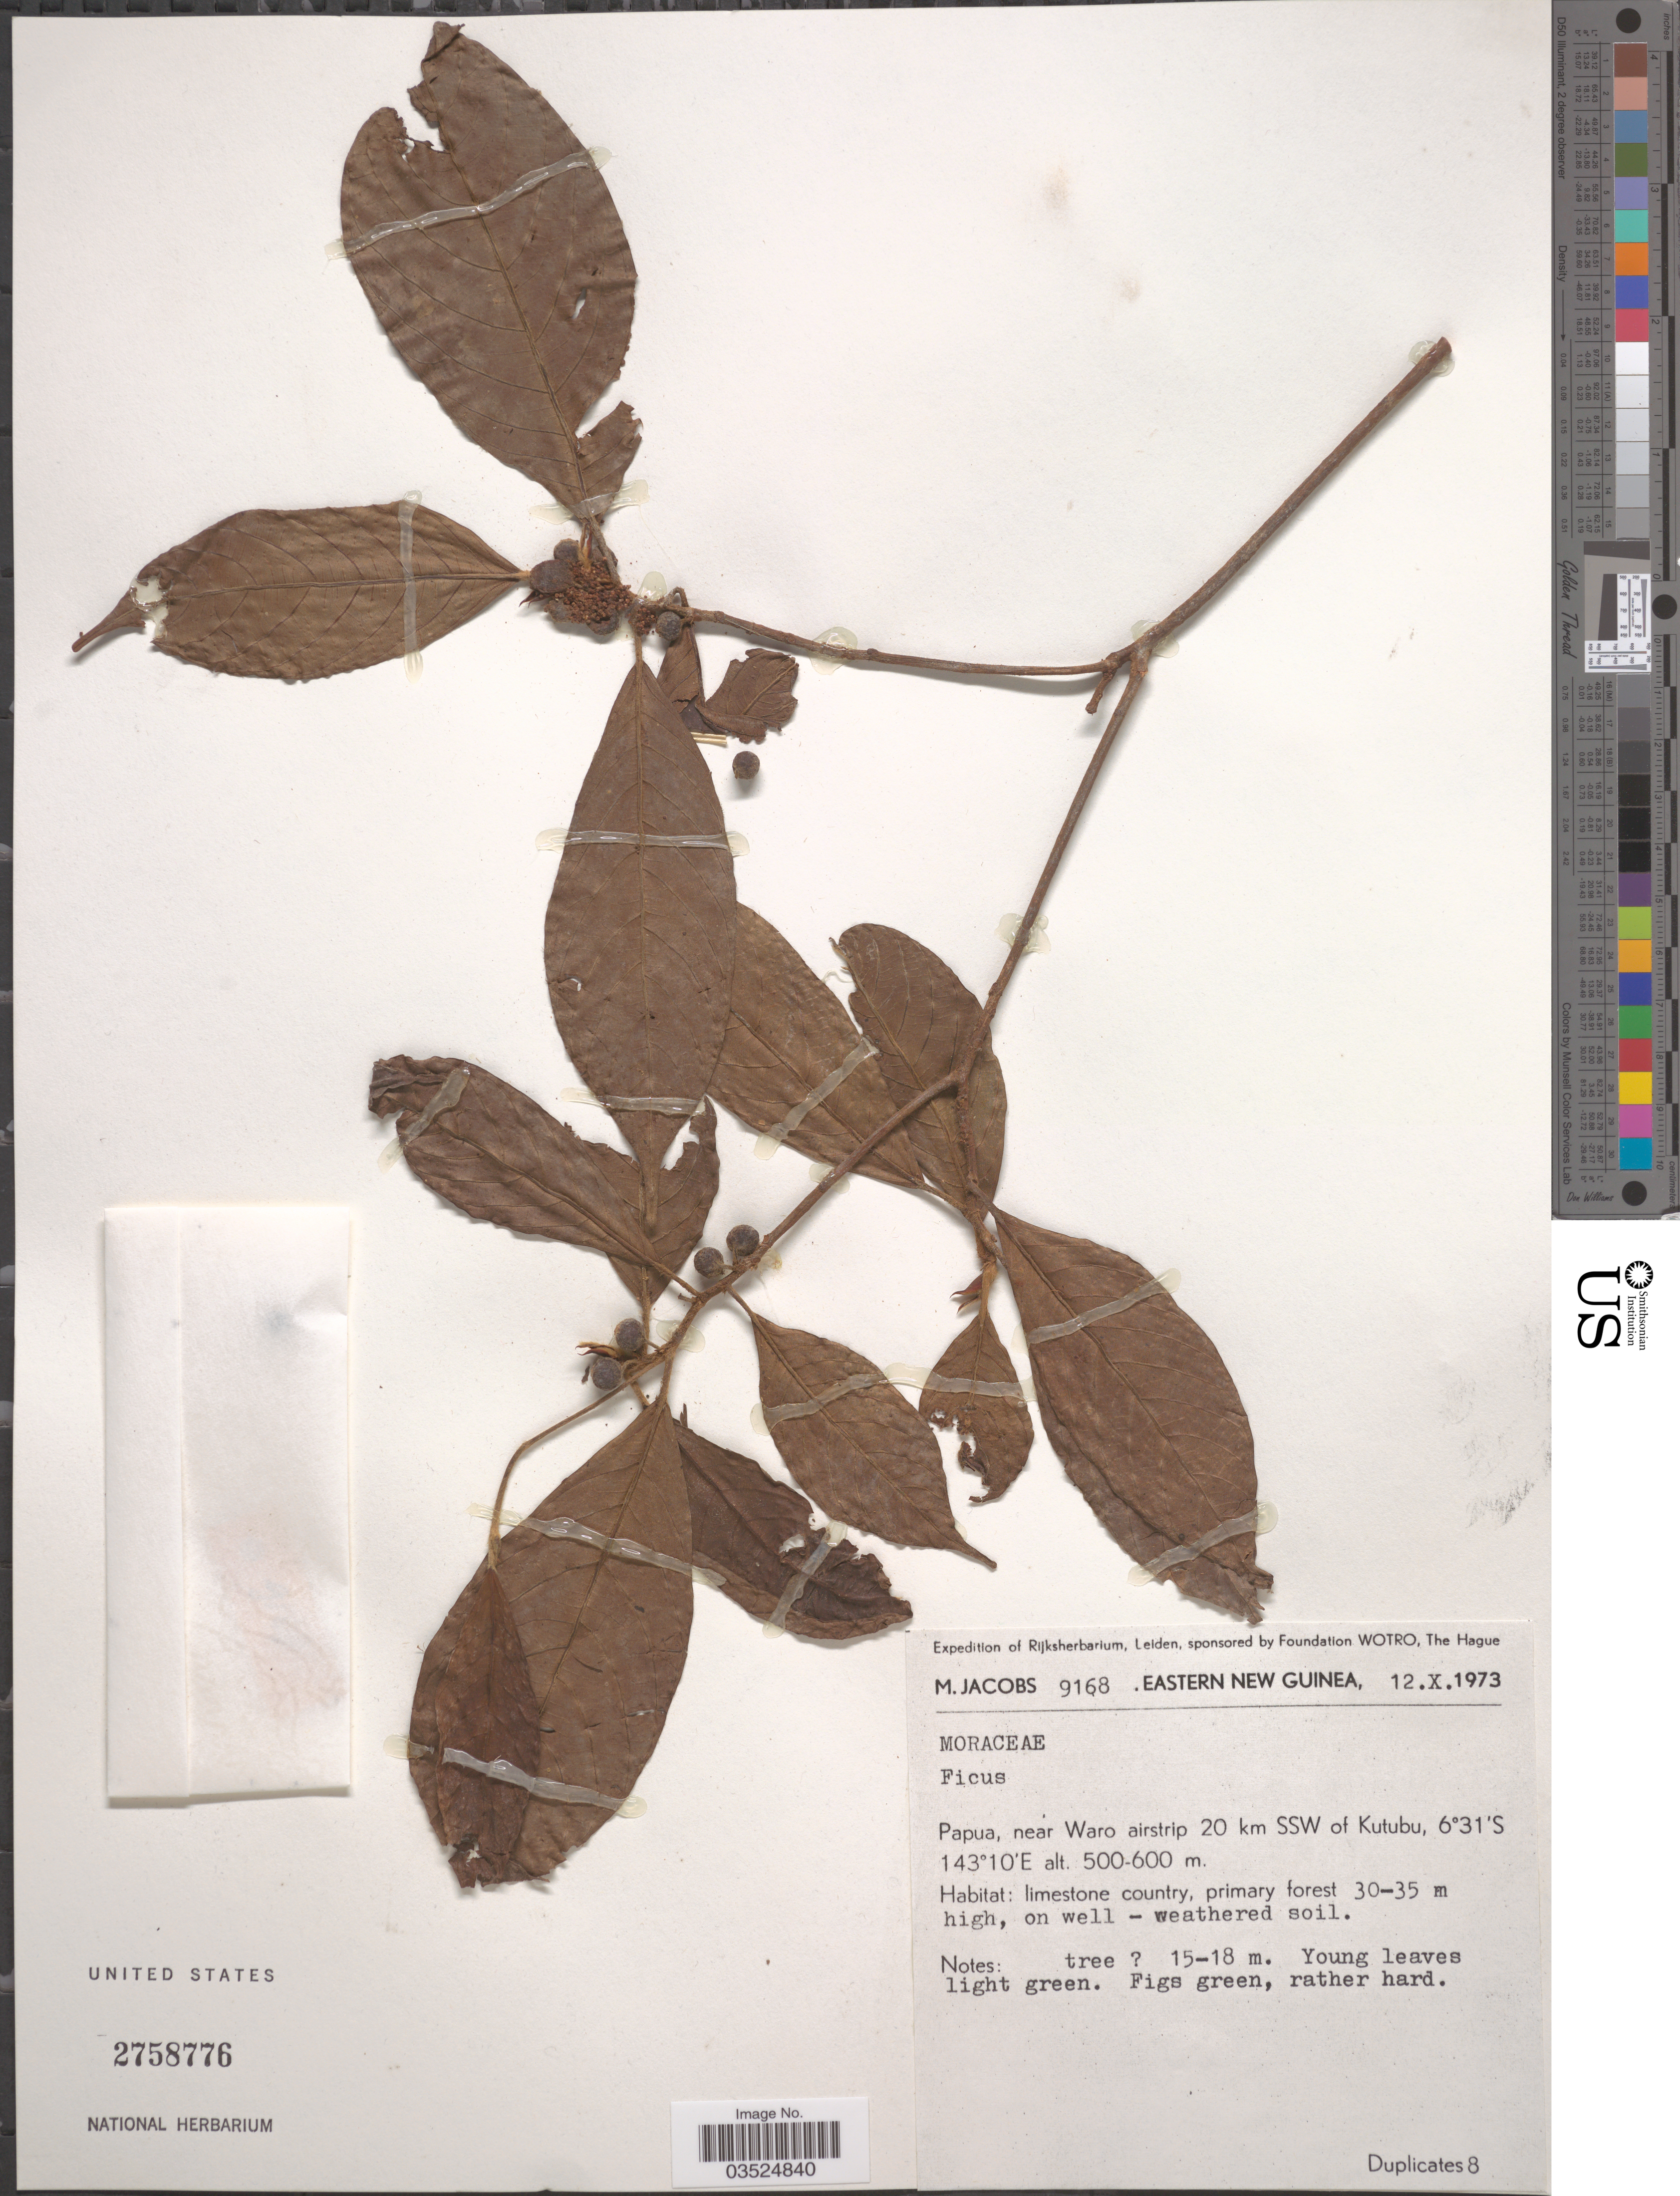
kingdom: Plantae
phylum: Tracheophyta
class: Magnoliopsida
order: Rosales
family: Moraceae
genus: Ficus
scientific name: Ficus sp.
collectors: M. Jacobs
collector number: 9168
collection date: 1973-10-12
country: Papua New Guinea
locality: Eastern New Guinea. Papua, near Waro airstrip 20 km SSW of Kutubu.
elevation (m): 500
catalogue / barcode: US 2758776